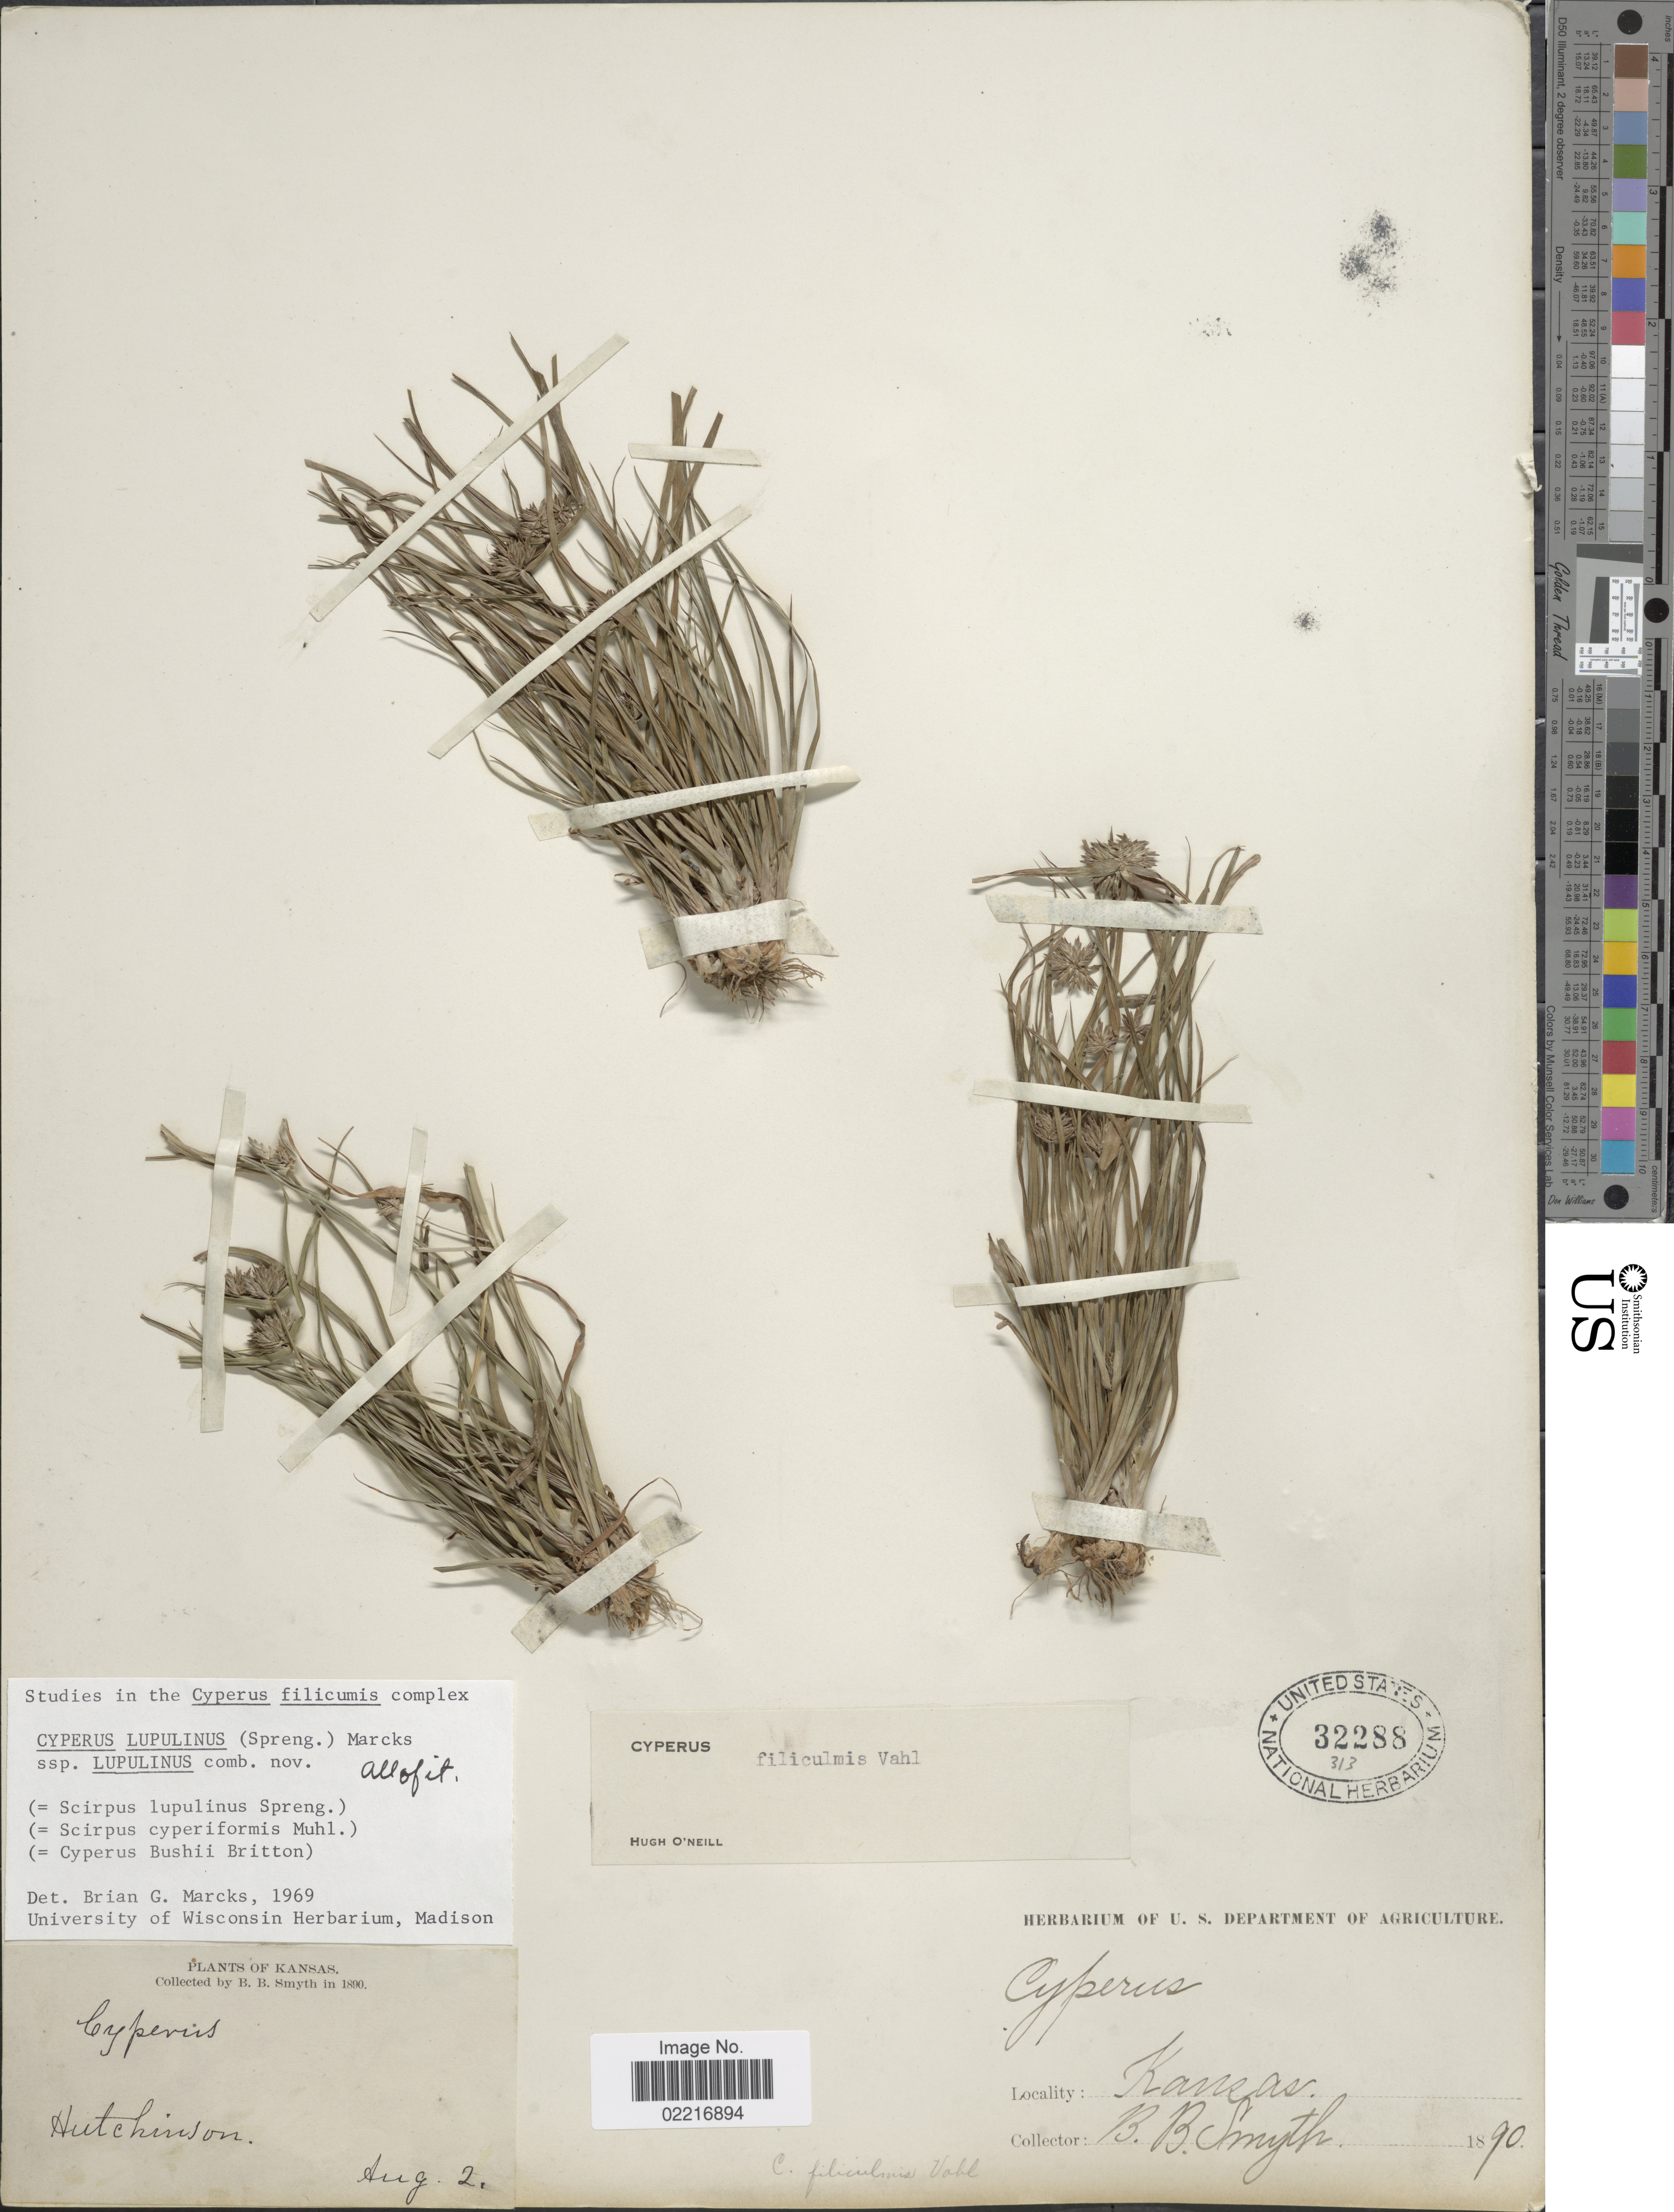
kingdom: Plantae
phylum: Tracheophyta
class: Liliopsida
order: Poales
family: Cyperaceae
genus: Cyperus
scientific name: Cyperus lupulinus subsp. lupulinus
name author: (Spreng.) Marcks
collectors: B. Smyth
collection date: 1890-08-02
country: United States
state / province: Kansas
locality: Hutchinson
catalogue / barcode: US 32288